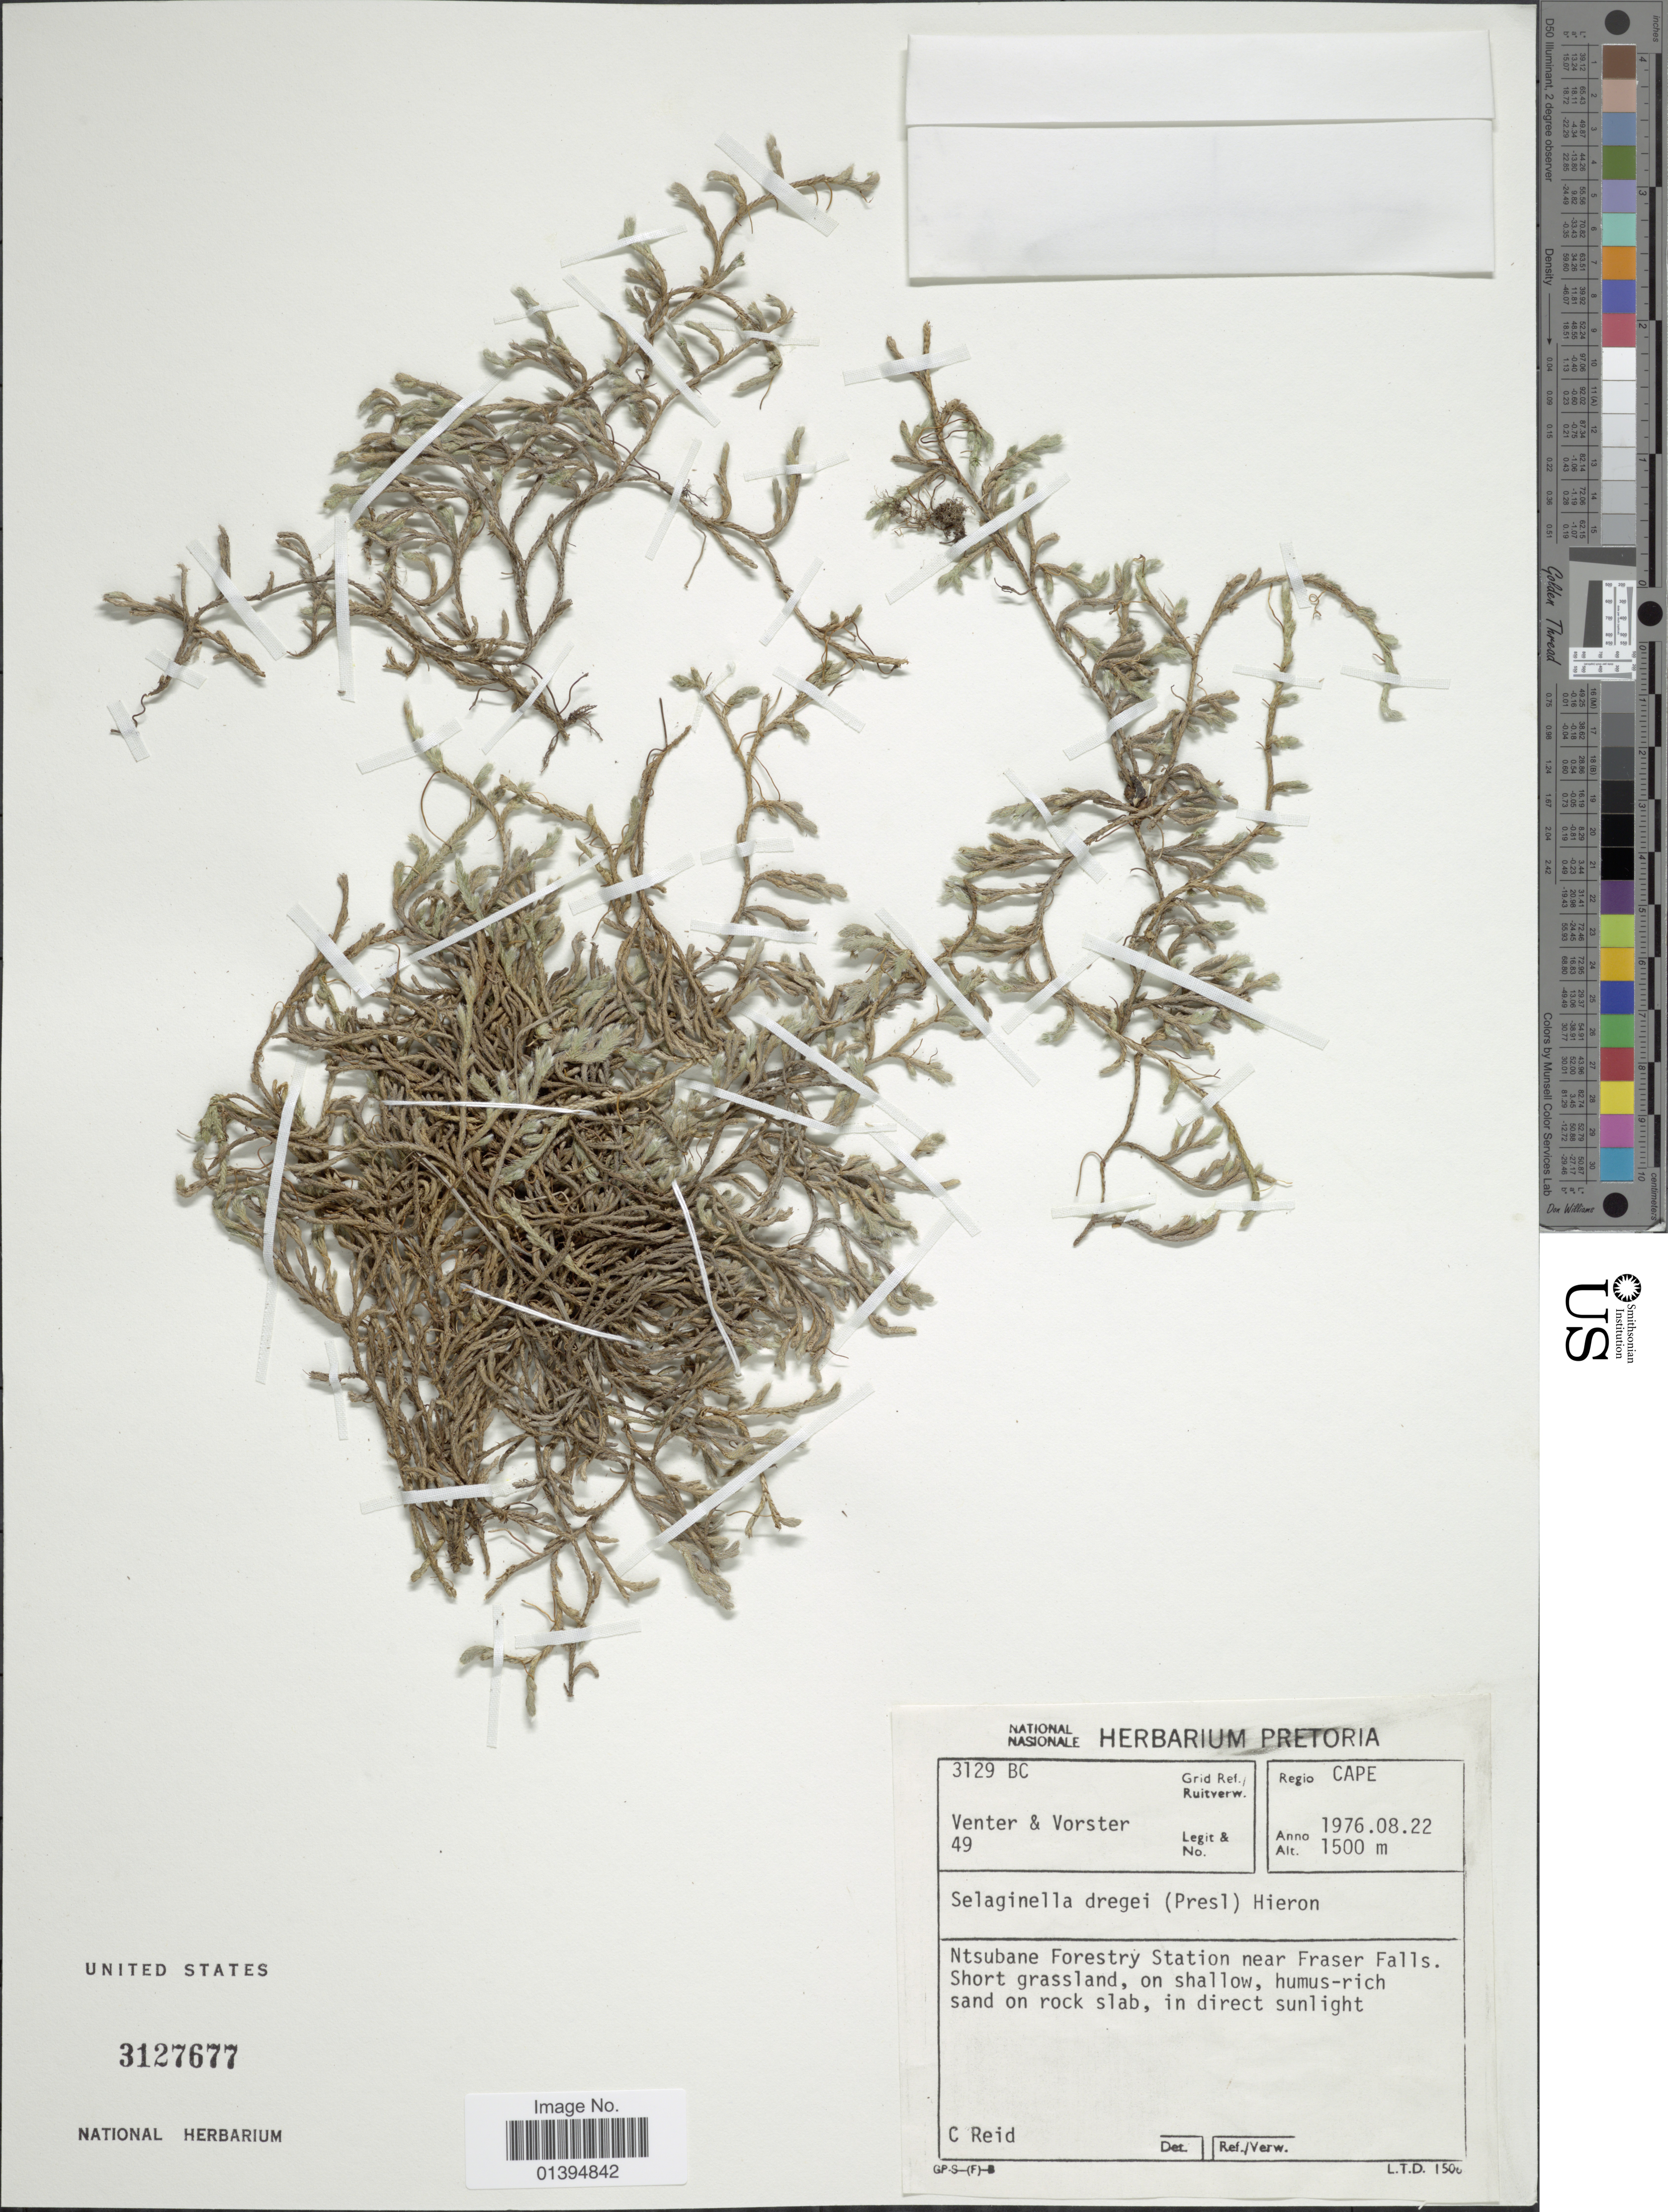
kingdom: Plantae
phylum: Tracheophyta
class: Lycopodiopsida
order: Selaginellales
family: Selaginellaceae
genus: Selaginella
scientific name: Selaginella dregei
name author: (C. Presl) Hieron.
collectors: -. Venter & -. Vorster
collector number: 49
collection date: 1976-08-22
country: South Africa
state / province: Eastern Cape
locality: Ntsubane Forestry Station near Fraser Falls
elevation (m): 1500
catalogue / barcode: US 3127677